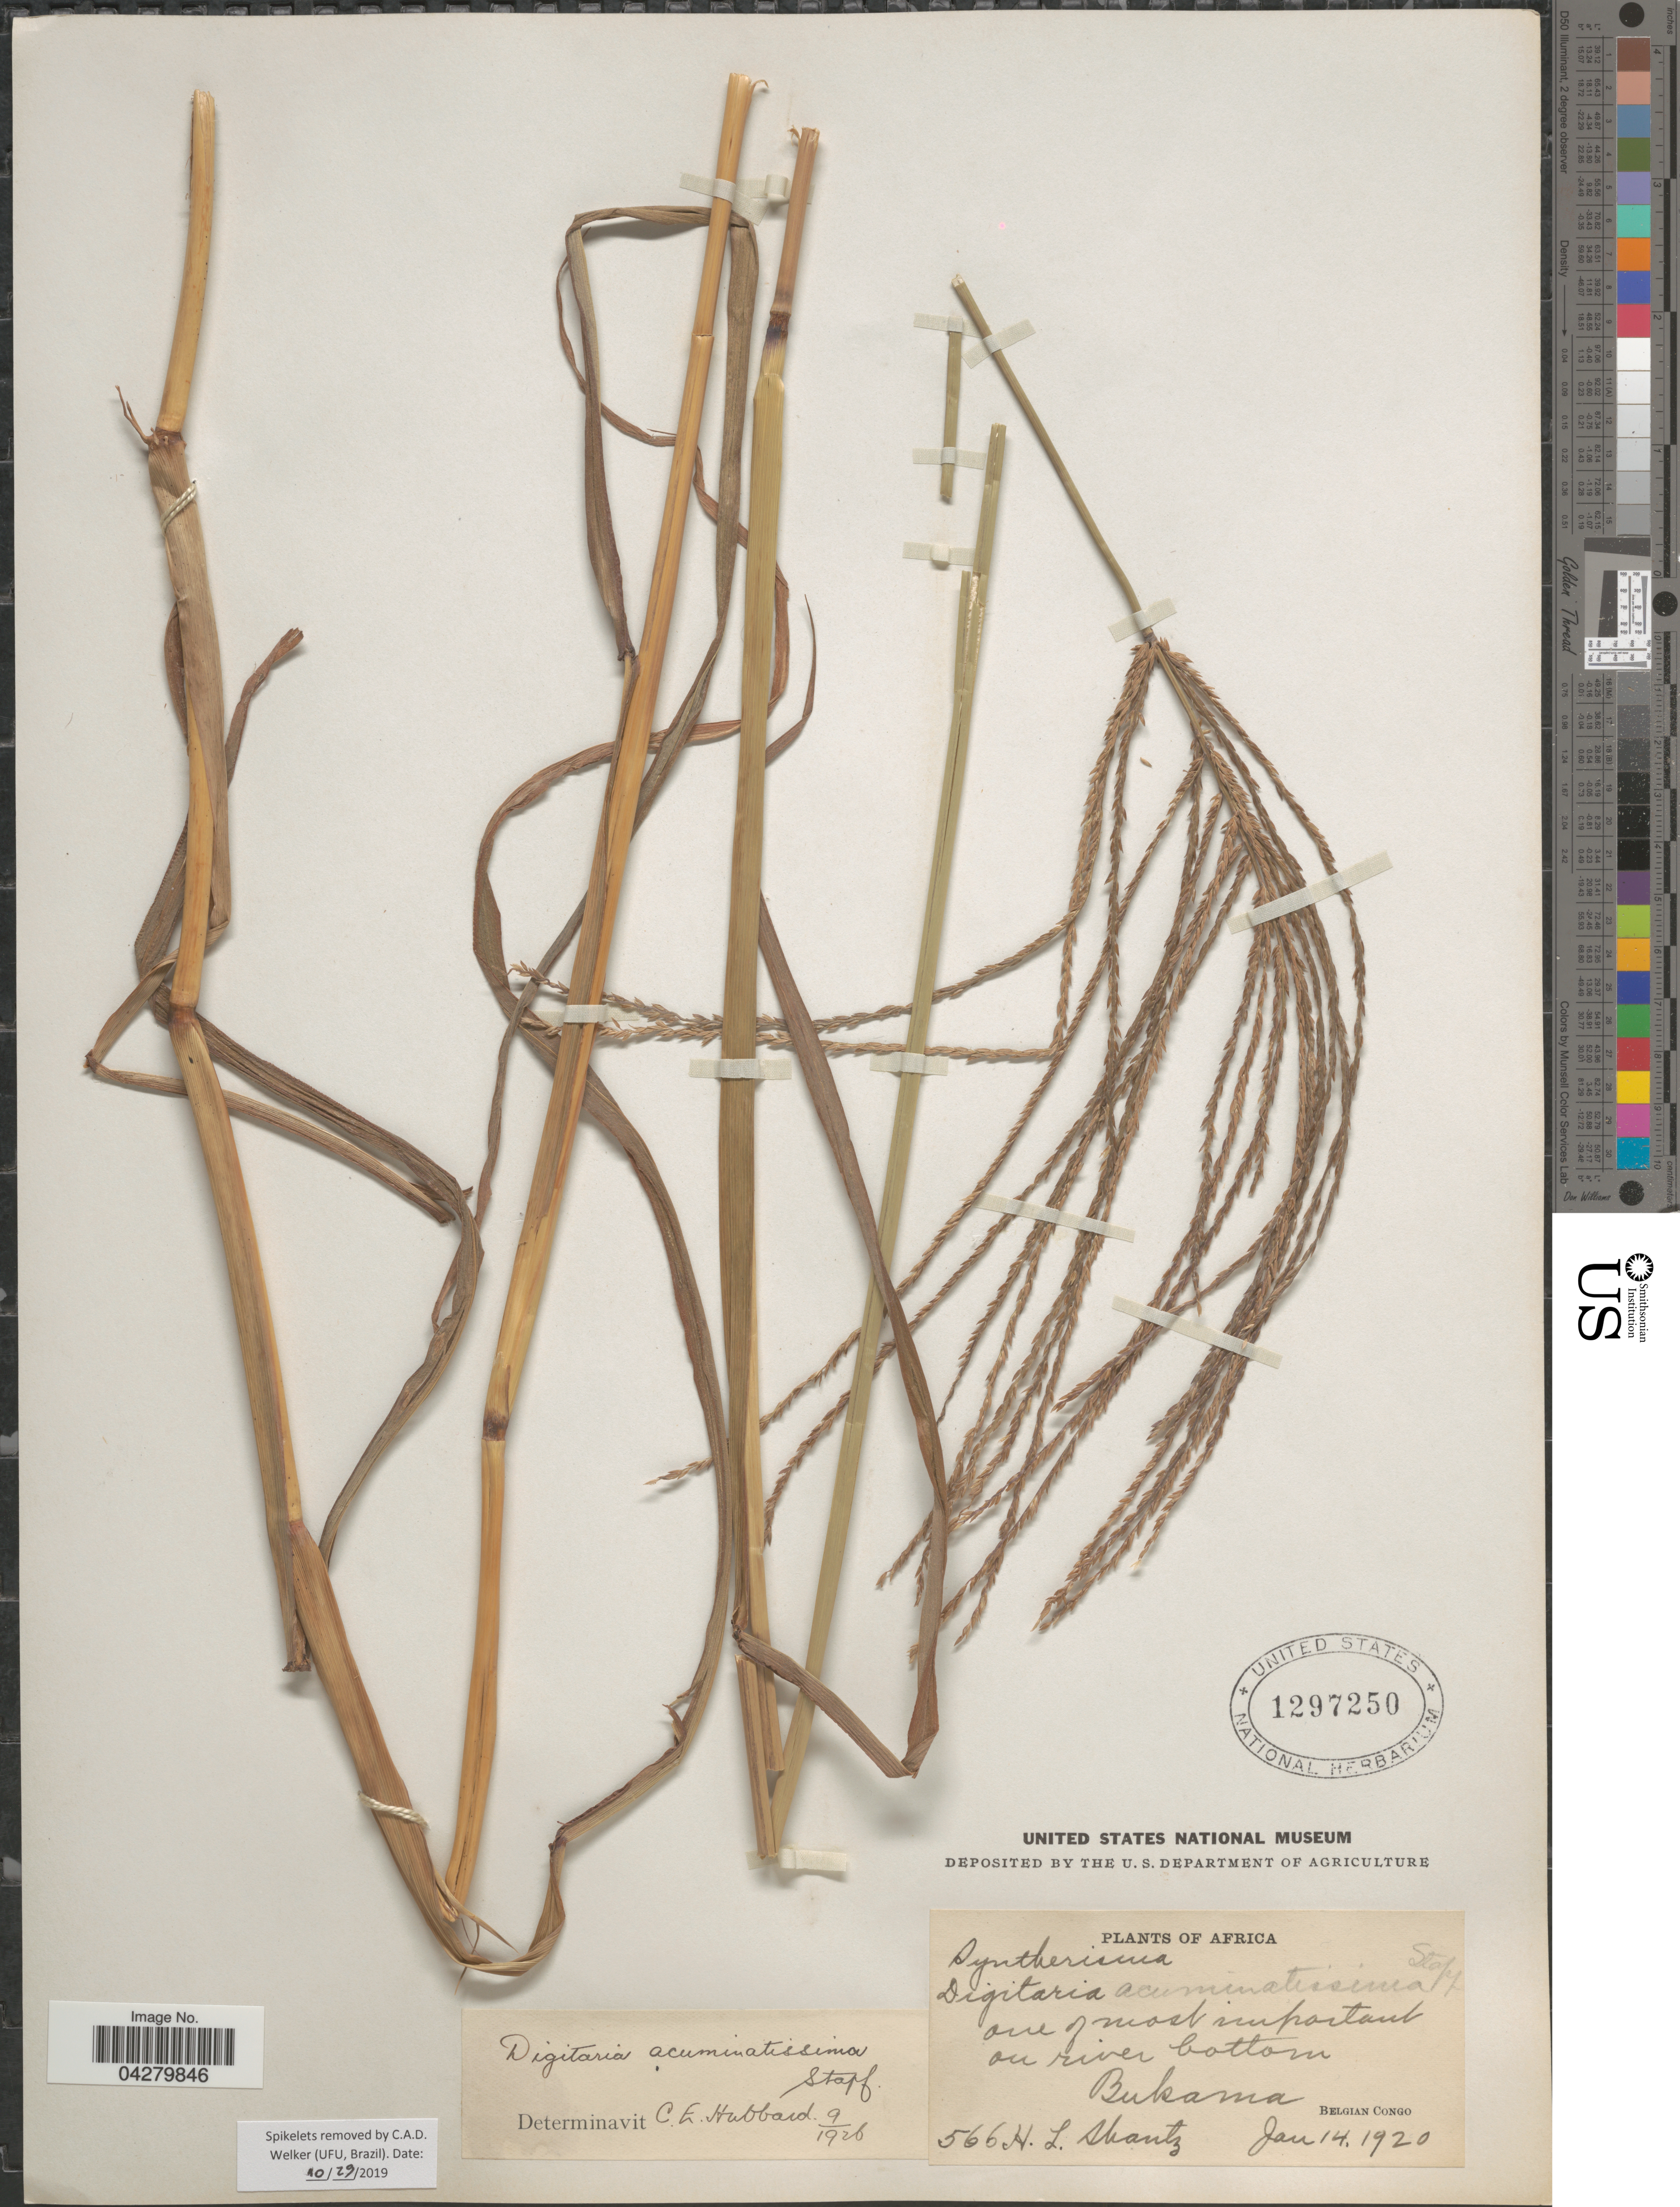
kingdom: Plantae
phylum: Tracheophyta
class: Liliopsida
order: Poales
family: Poaceae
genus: Digitaria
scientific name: Digitaria acuminatissima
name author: Stapf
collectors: H. Shantz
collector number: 566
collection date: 1920-01-14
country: Congo, Democratic Republic of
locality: Bukama. Belgian Congo.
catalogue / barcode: US 1297250